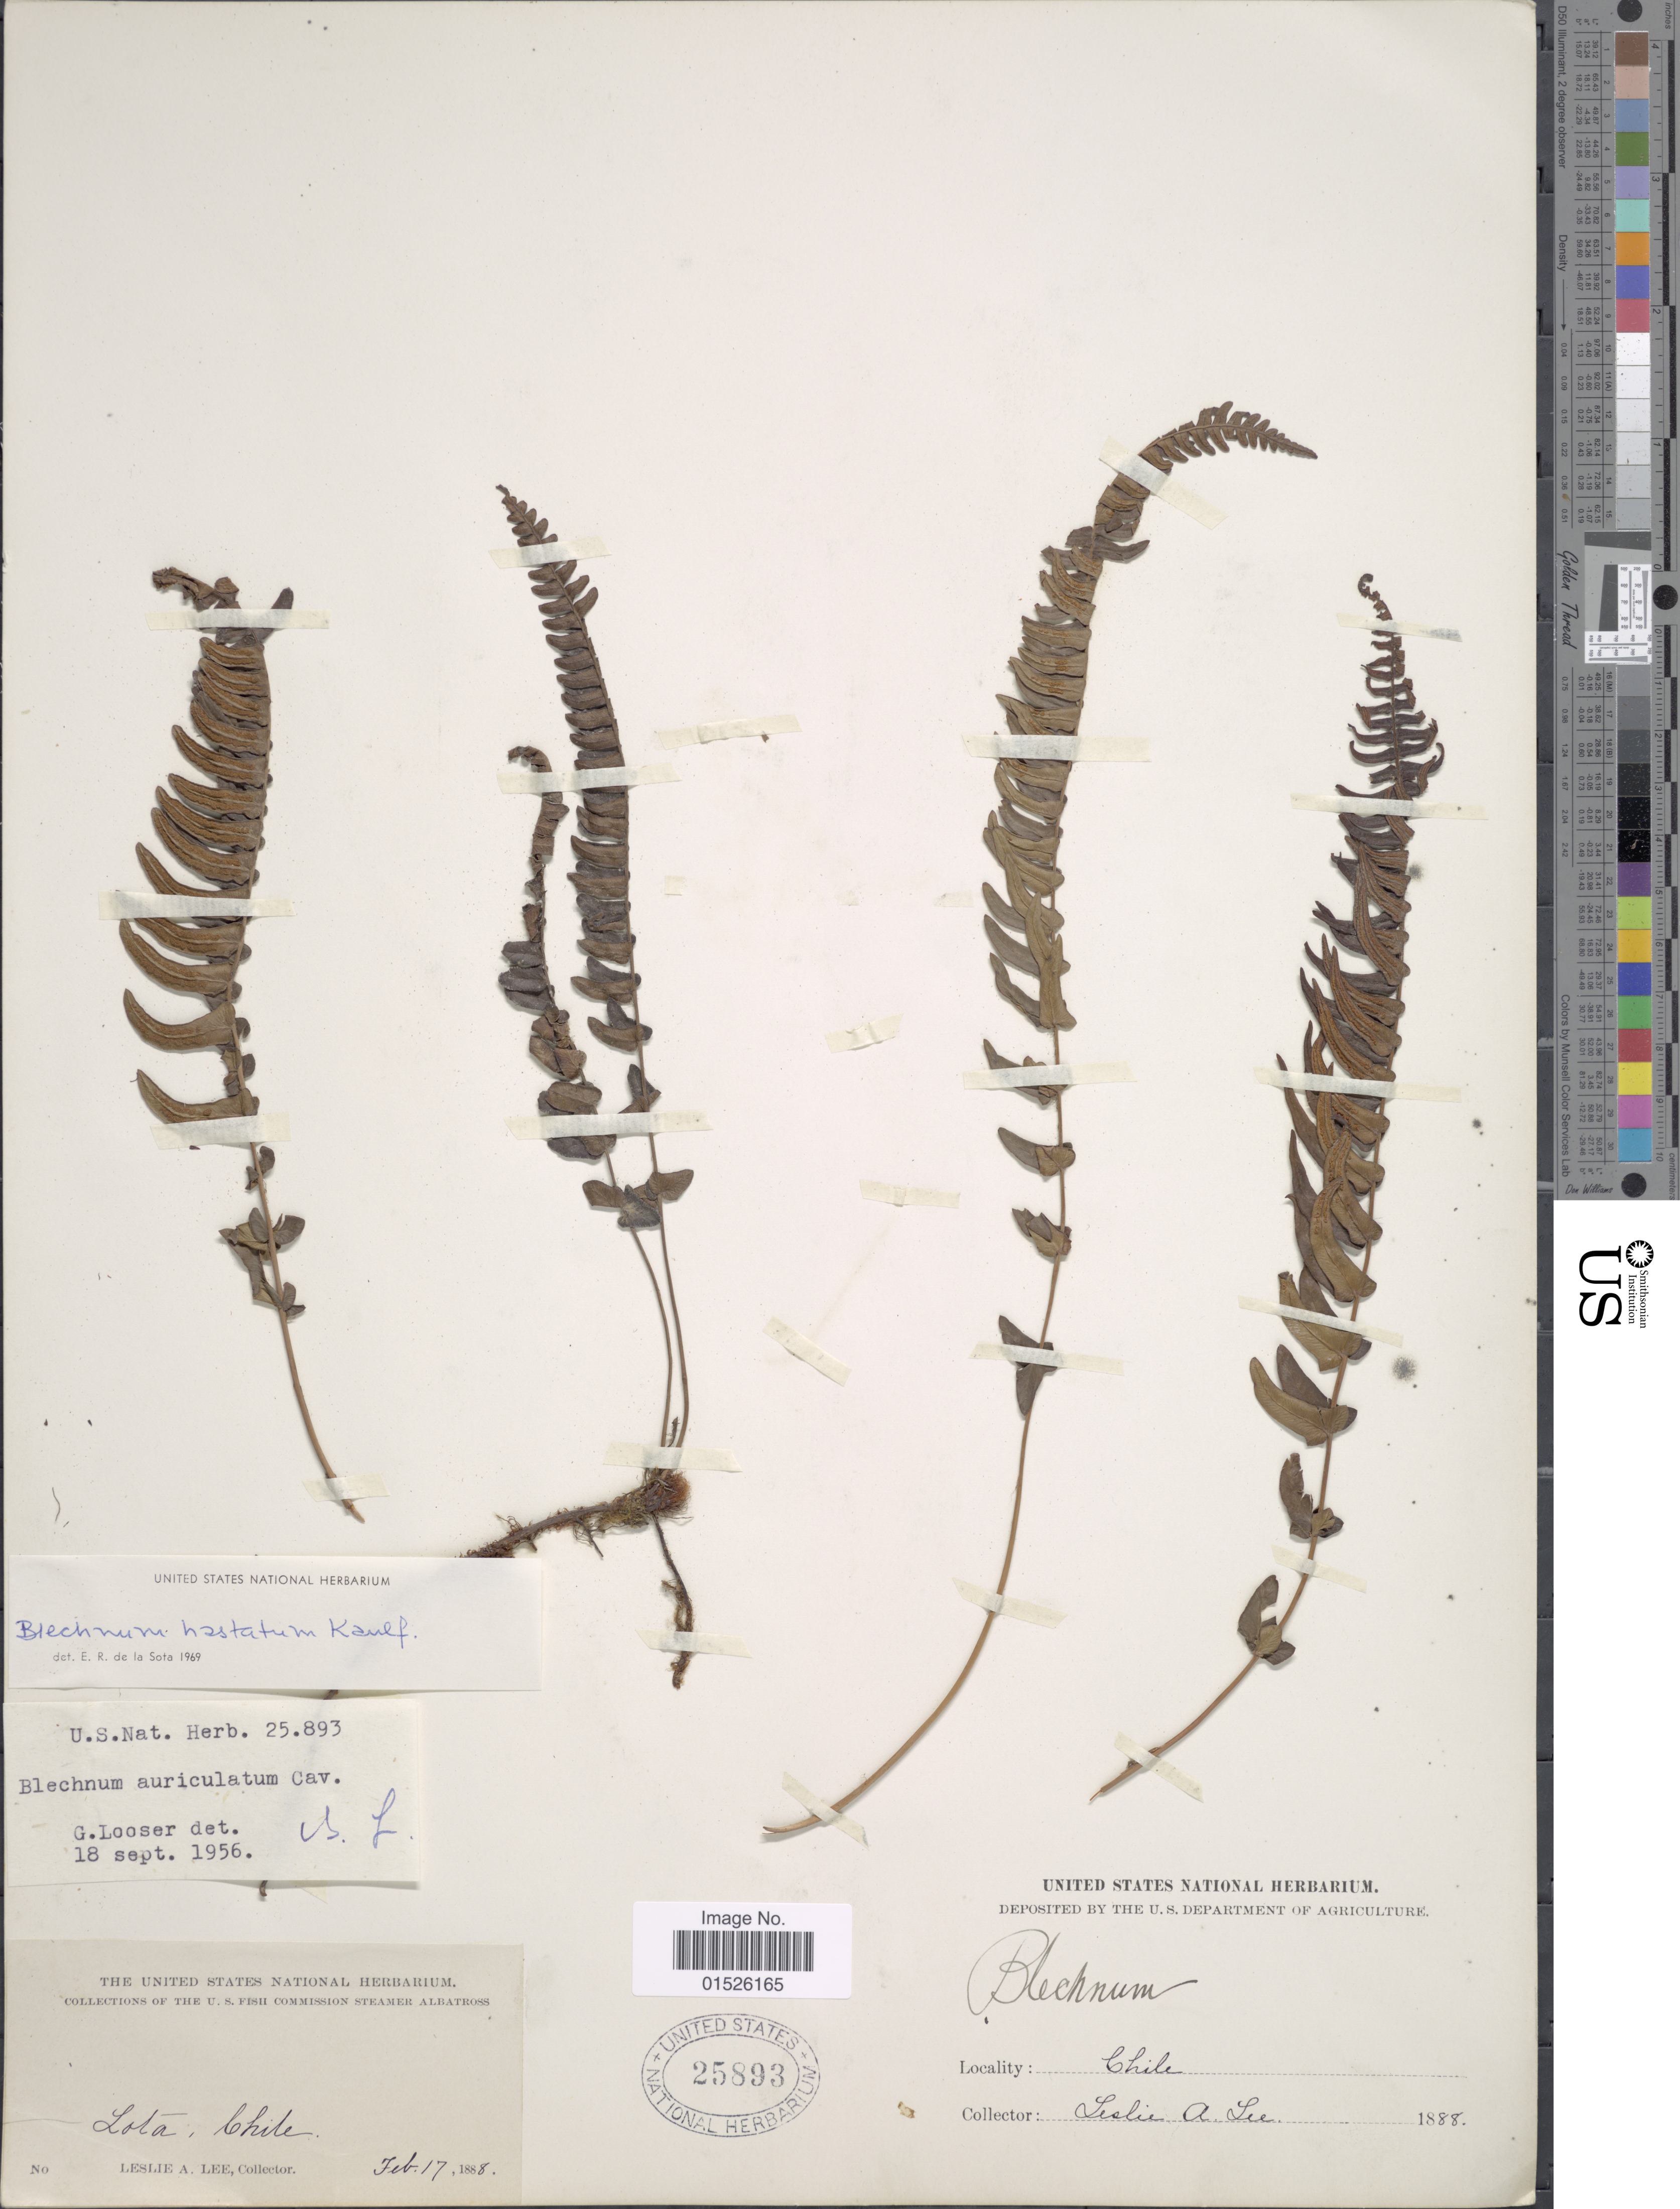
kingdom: Plantae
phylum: Tracheophyta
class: Polypodiopsida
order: Polypodiales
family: Blechnaceae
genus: Blechnum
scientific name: Blechnum hastatum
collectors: L. Lee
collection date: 1888-02-17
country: Chile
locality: Lota, Chile.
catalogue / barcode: US 25893